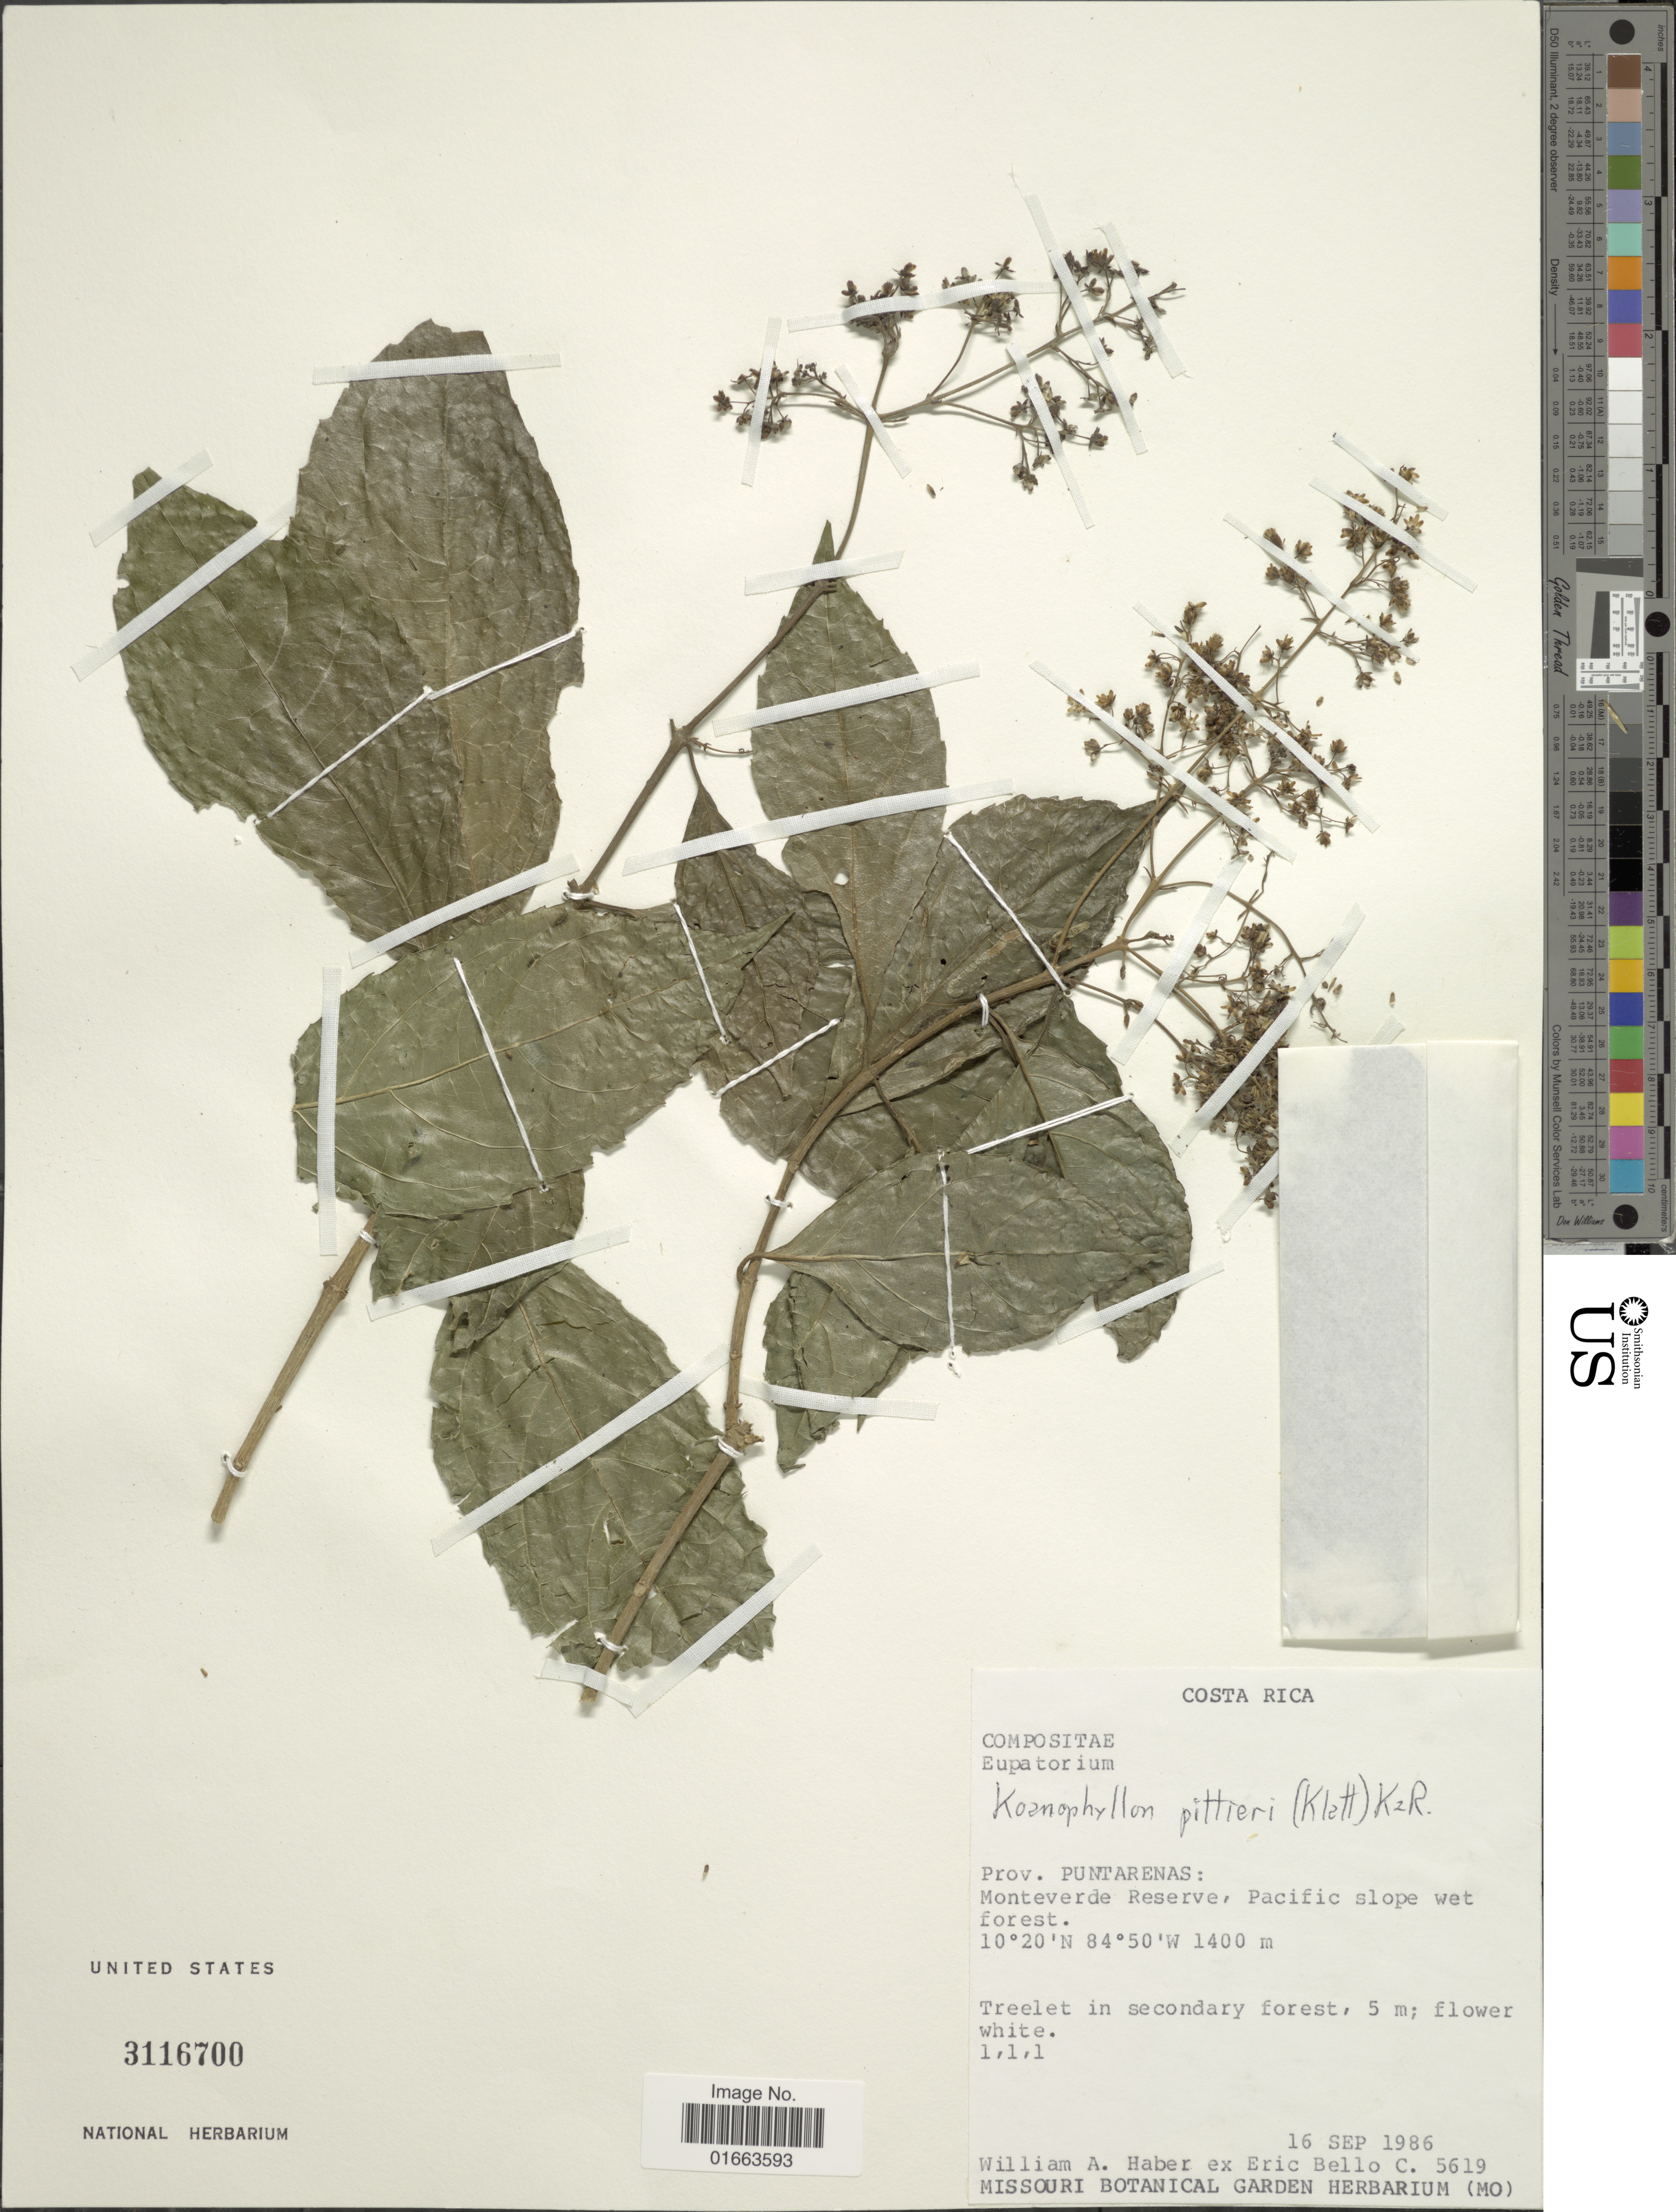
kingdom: Plantae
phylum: Tracheophyta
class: Magnoliopsida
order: Asterales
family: Asteraceae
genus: Koanophyllon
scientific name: Koanophyllon pittieri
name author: (Klatt) R.M. King & H. Rob.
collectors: W. A. Haber & E. Bello C.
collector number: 5619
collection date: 1986-09-16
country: Costa Rica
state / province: Puntarenas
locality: Monteverde Reserve, Pacific clope wet forest. Treelet in secondary forest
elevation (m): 1400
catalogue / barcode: US 3116700